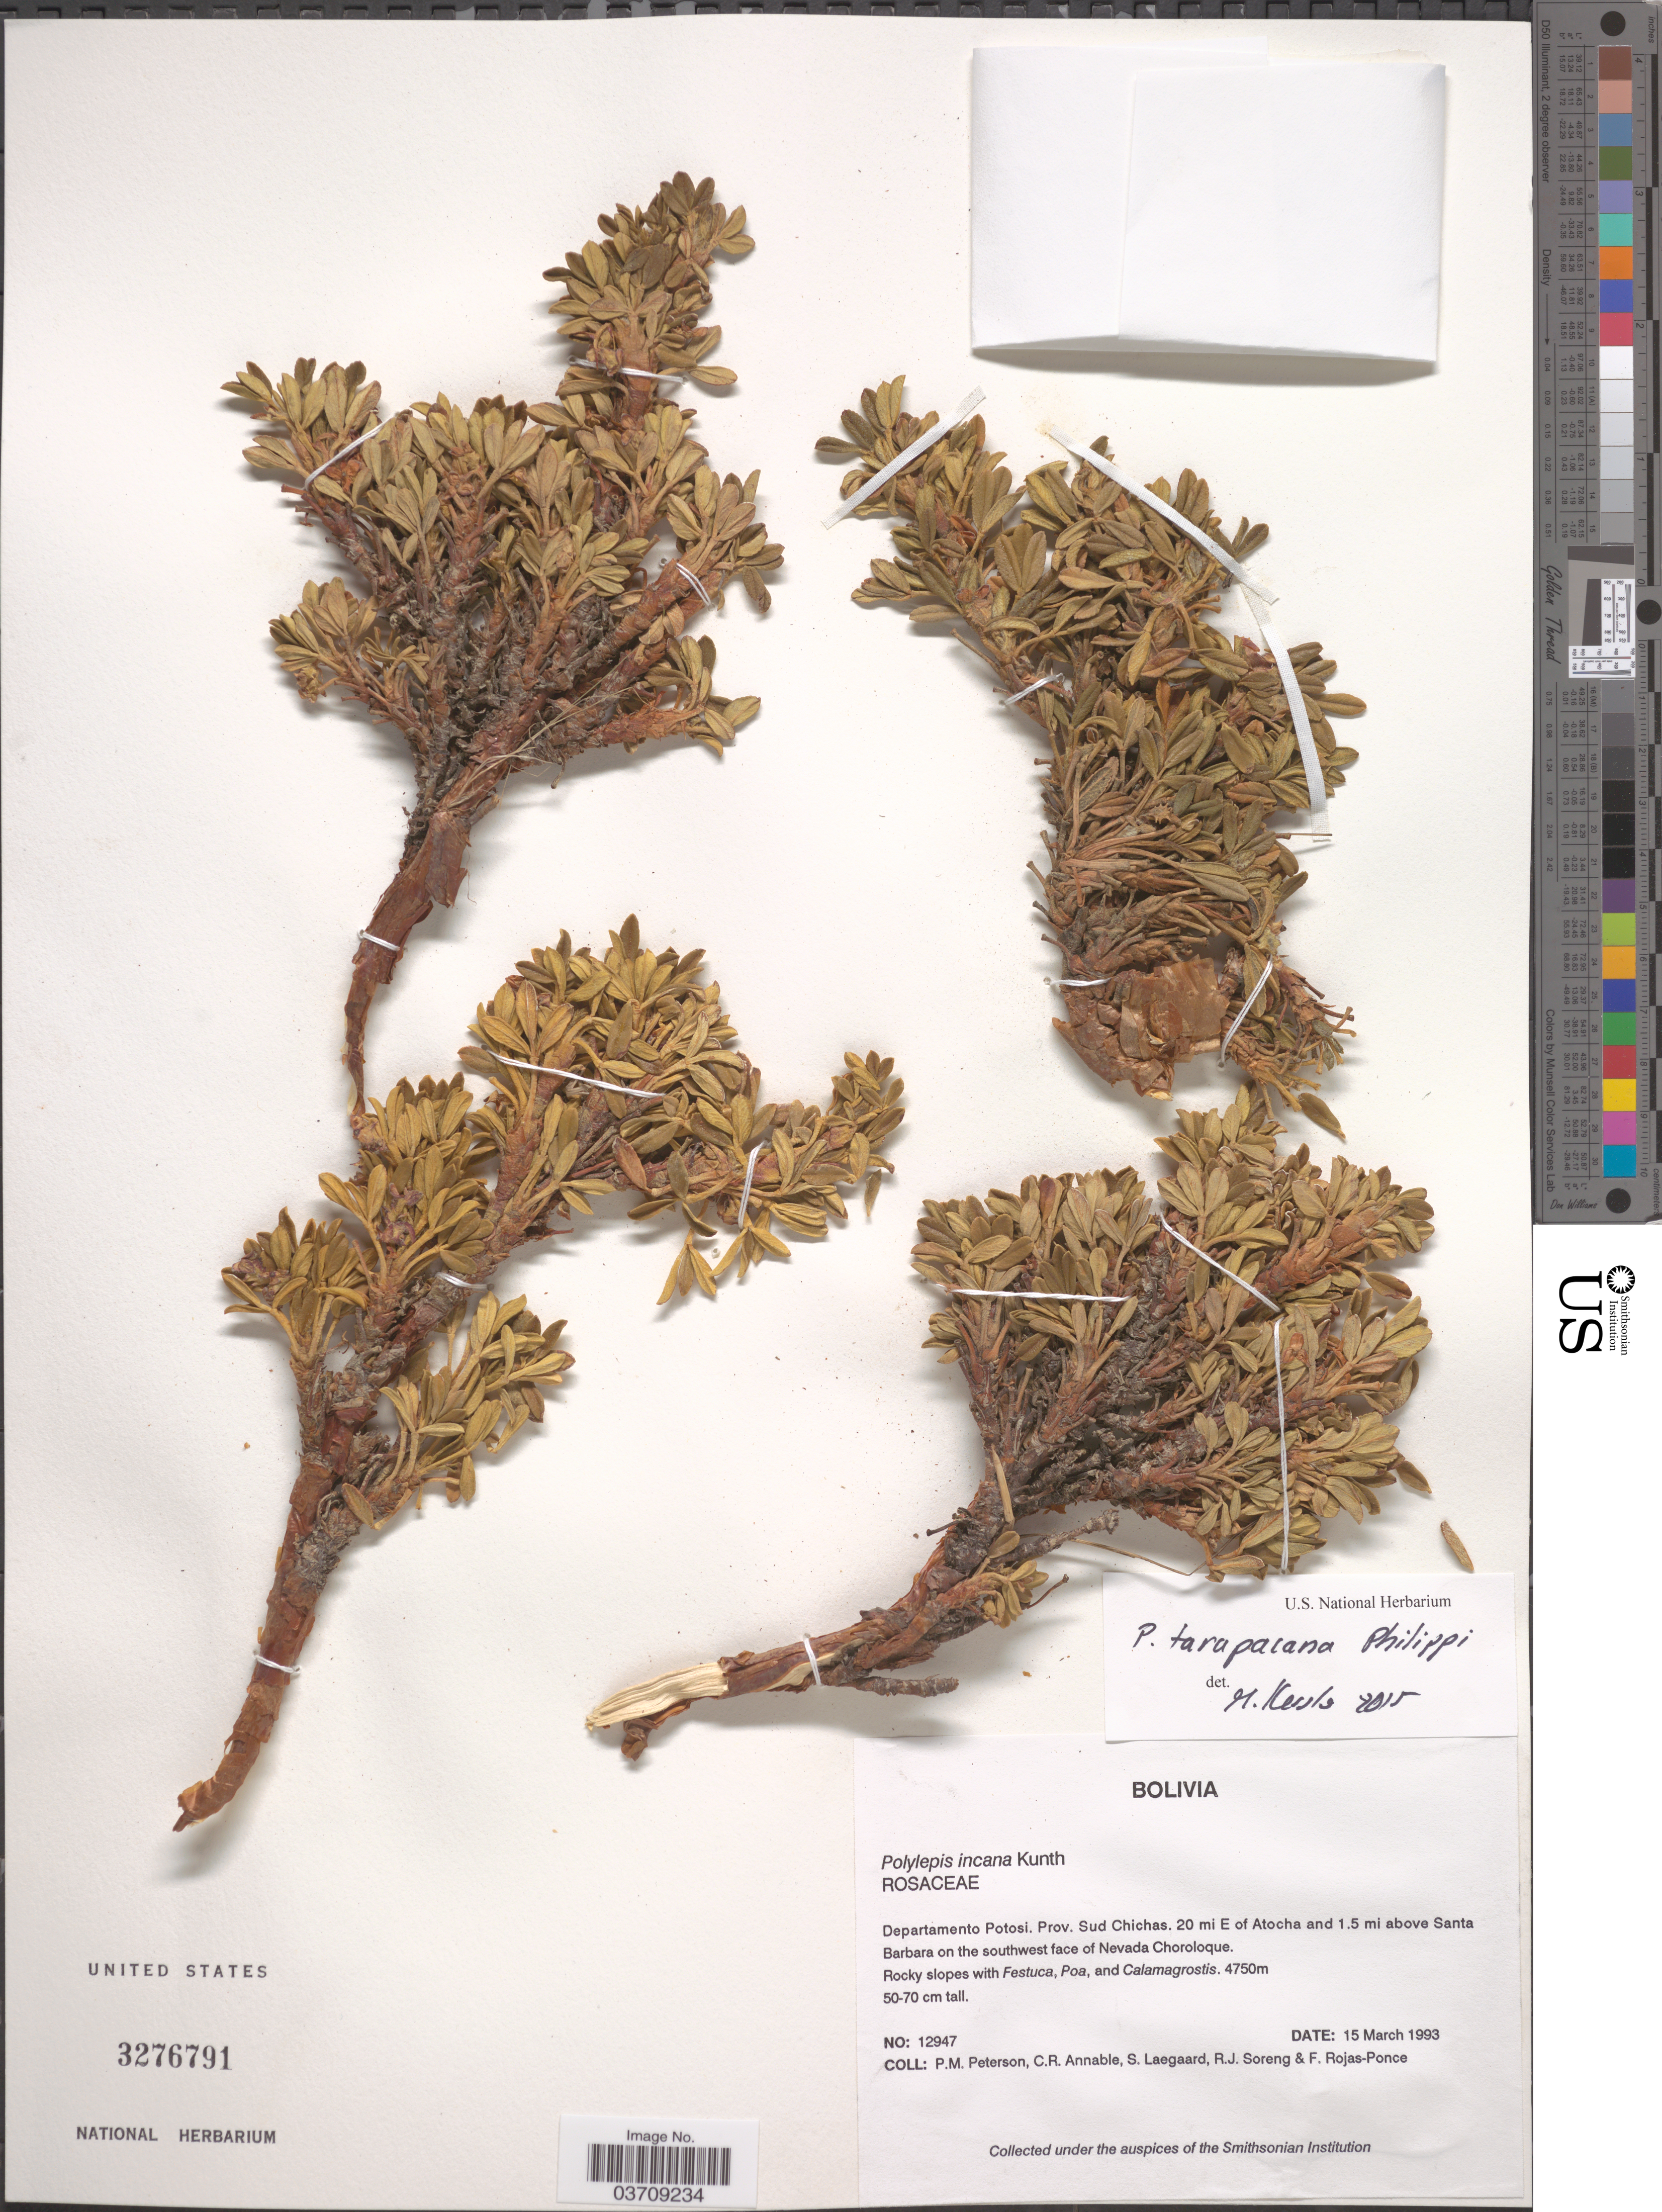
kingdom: Plantae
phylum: Tracheophyta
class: Magnoliopsida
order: Rosales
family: Rosaceae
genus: Polylepis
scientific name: Polylepis tarapacana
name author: Phil.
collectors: P. M. Peterson, C. R. Annable, S. Lægaard, R. J. Soreng & F. Rojas-Ponce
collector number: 12947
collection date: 1993-03-15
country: Bolivia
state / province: Potosi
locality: Departamento Potosi. Prov. Sud Chichas. 20 mi E of Atocha and 1.5 mi above Santa Barbara on the southwest face of Nevada Choroloque.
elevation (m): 4750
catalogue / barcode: US 3276791